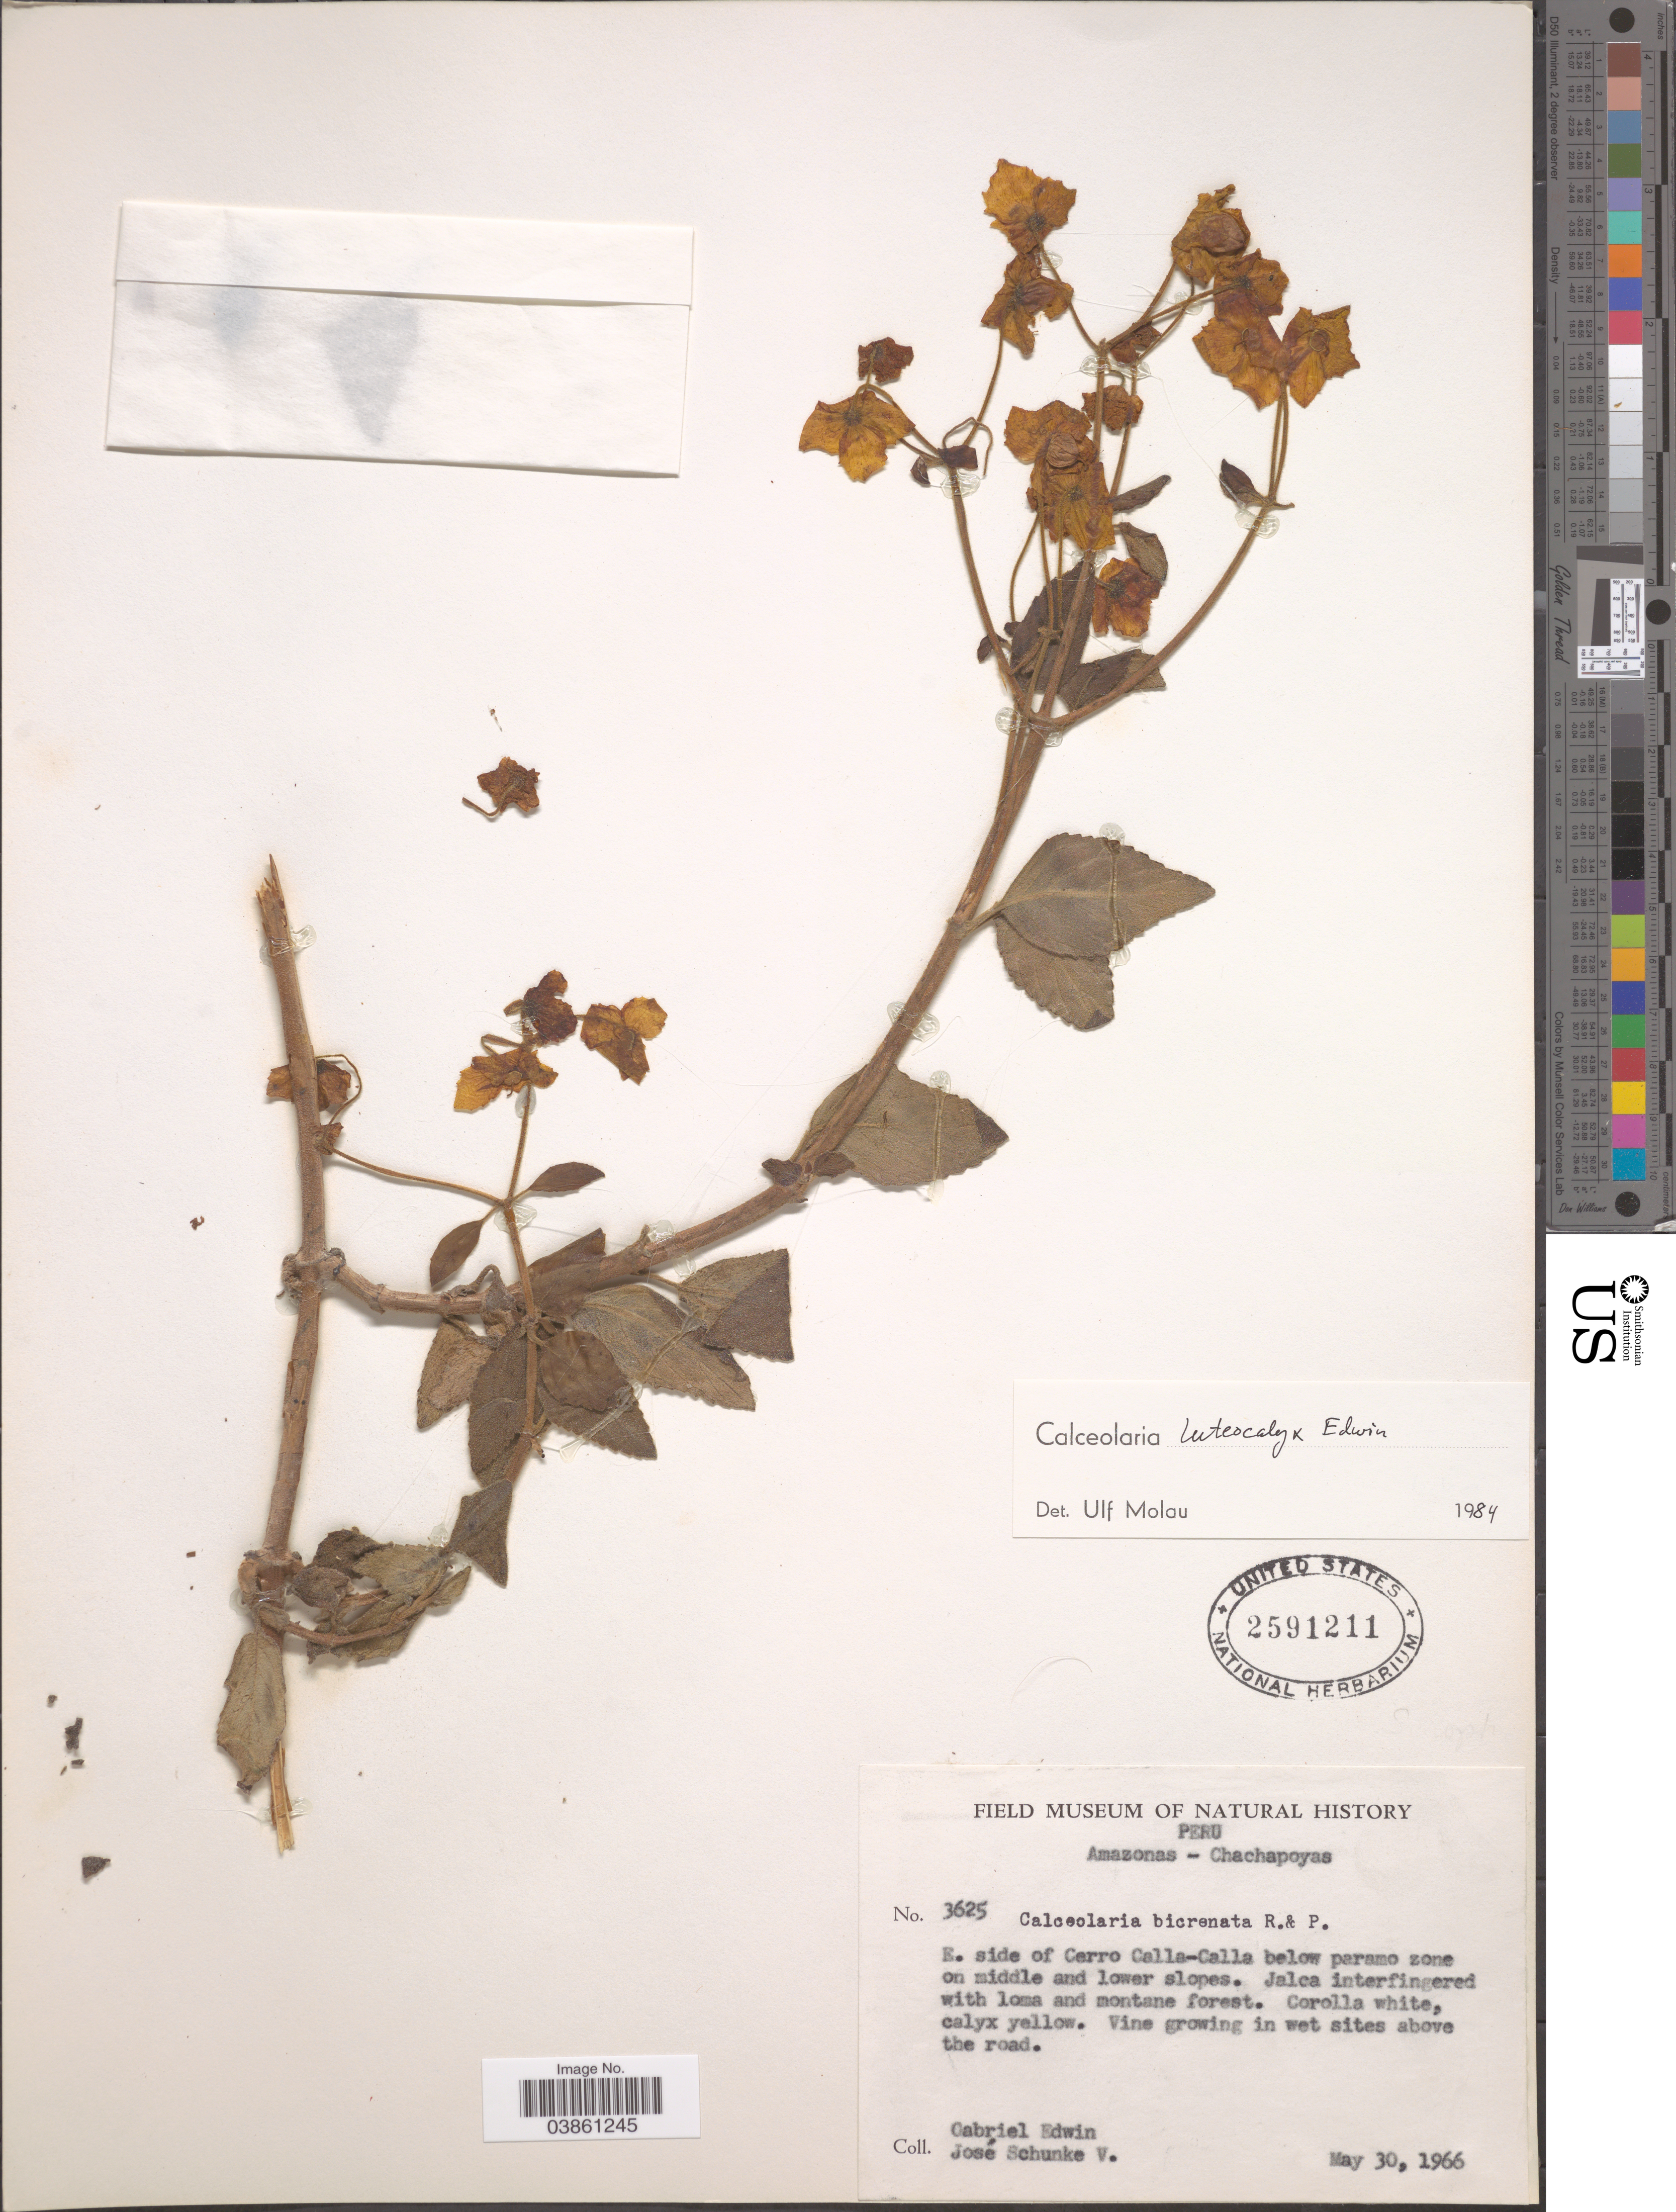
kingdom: Plantae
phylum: Tracheophyta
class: Magnoliopsida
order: Lamiales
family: Calceolariaceae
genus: Calceolaria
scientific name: Calceolaria luteocalyx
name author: Edwin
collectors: G. Edwin & J. Schunke Vigo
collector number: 3625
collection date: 1966-05-30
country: Peru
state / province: Amazonas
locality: Chachapoyas. E. side of Cerro Calla-Calla below paramo zone on middle and lower slopes. Jalca interfingered with loma and montane forest.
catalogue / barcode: US 2591211